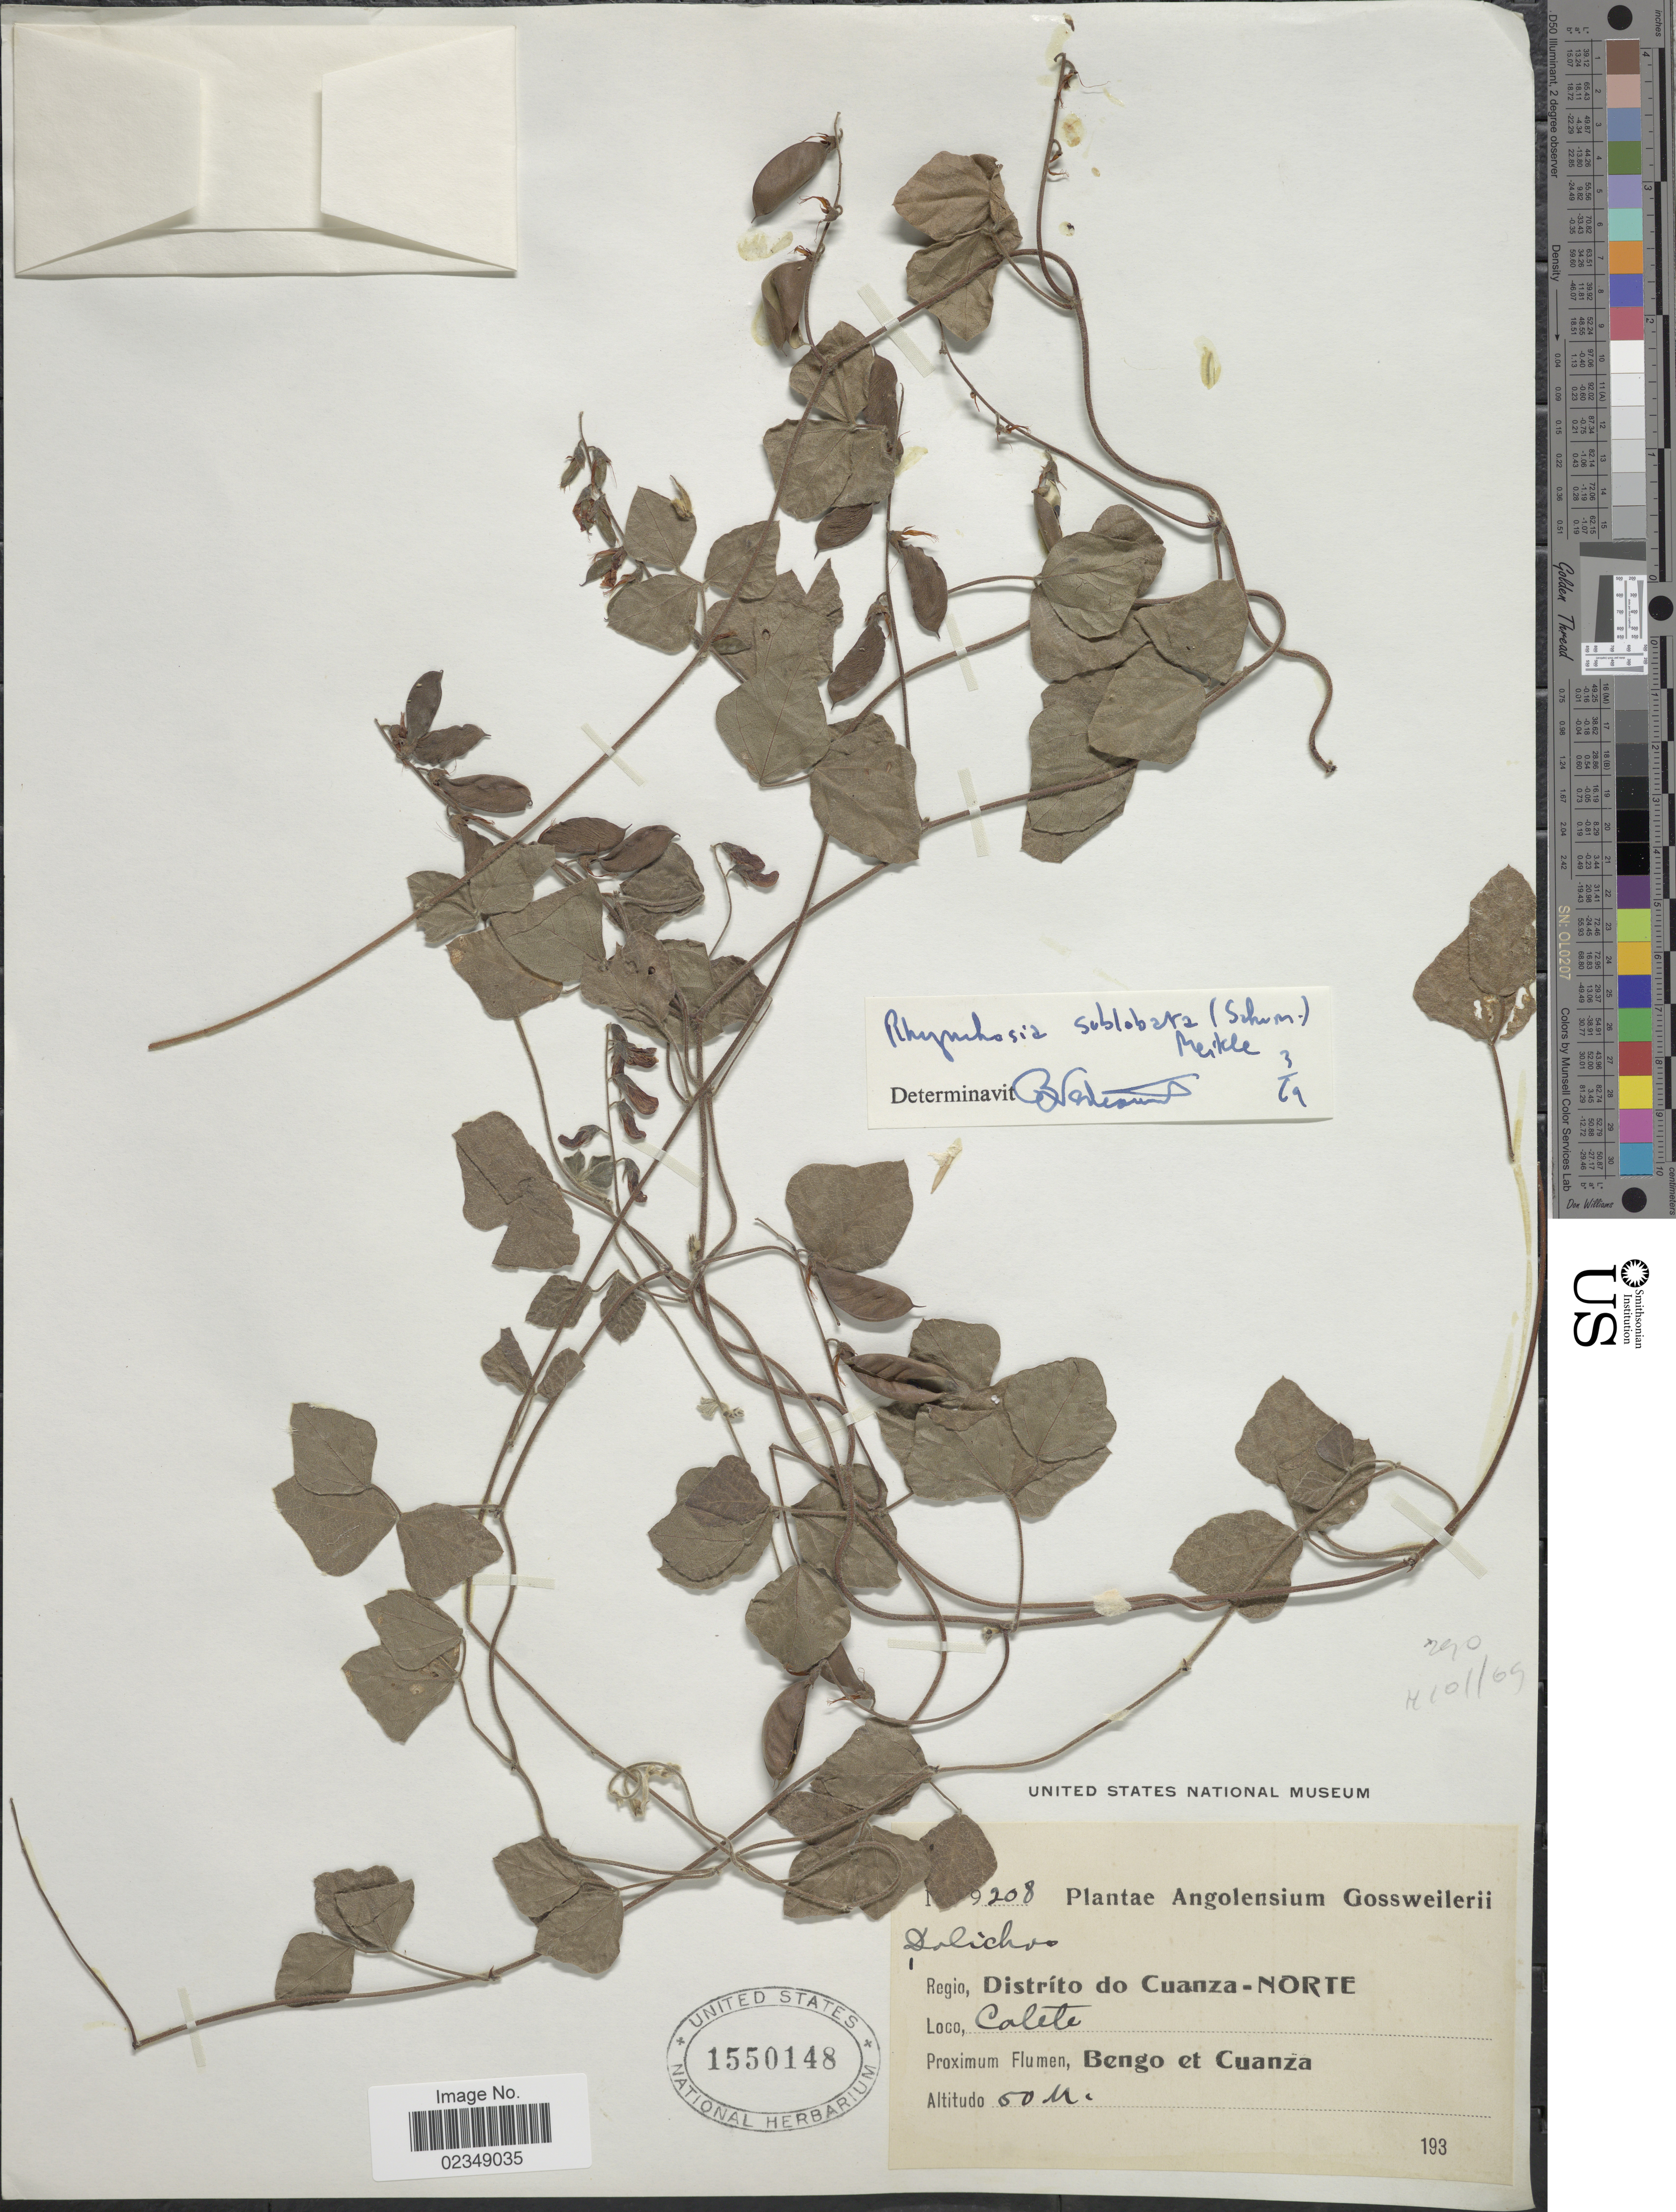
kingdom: Plantae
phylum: Tracheophyta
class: Magnoliopsida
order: Fabales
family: Fabaceae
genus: Rhynchosia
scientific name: Rhynchosia sublobata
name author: (Schumach.) Meikle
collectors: -. Gossweiler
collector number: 9208*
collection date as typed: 193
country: Angola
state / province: Cuanza Norte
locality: Calete, Bengo et Cuanza [unsure placement]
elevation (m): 50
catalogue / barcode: US 1550148